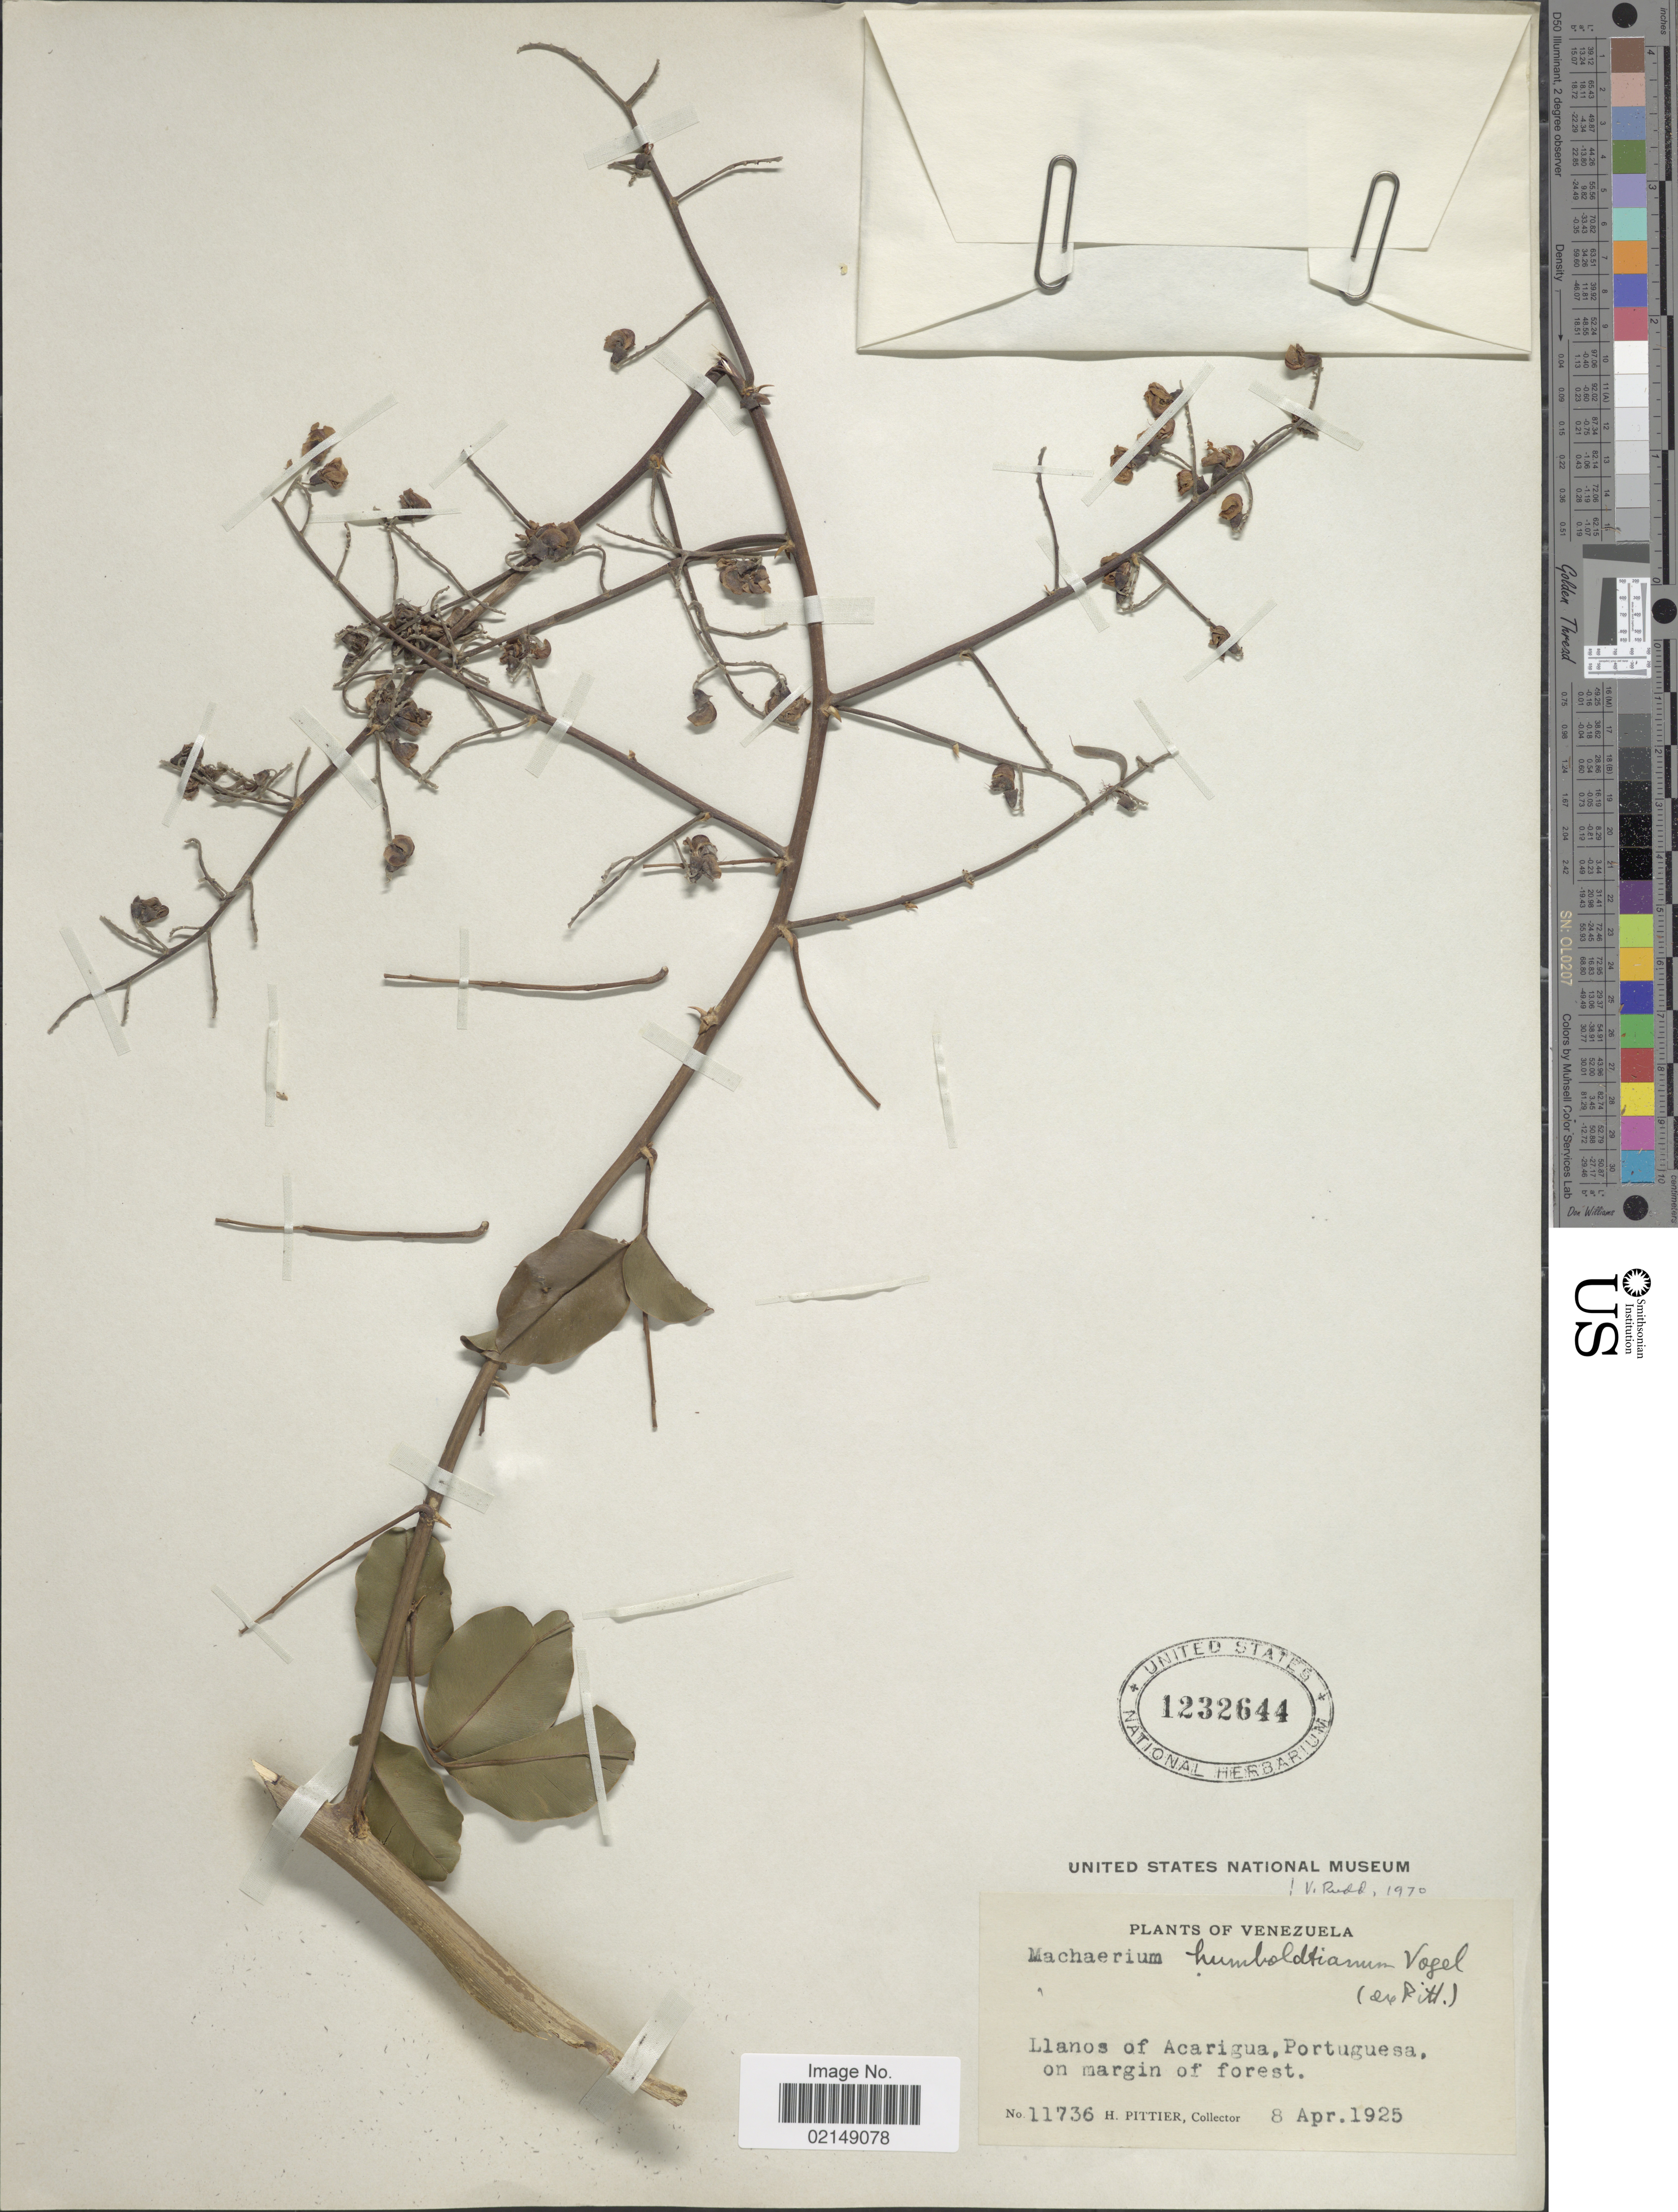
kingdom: Plantae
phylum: Tracheophyta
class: Magnoliopsida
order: Fabales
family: Fabaceae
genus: Machaerium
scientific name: Machaerium humboldtianum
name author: Vogel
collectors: H. F. Pittier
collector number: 11736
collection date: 1925-04-08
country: Venezuela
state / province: Portuguesa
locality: Llanos of Acarigua, on margin of forest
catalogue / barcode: US 1232644